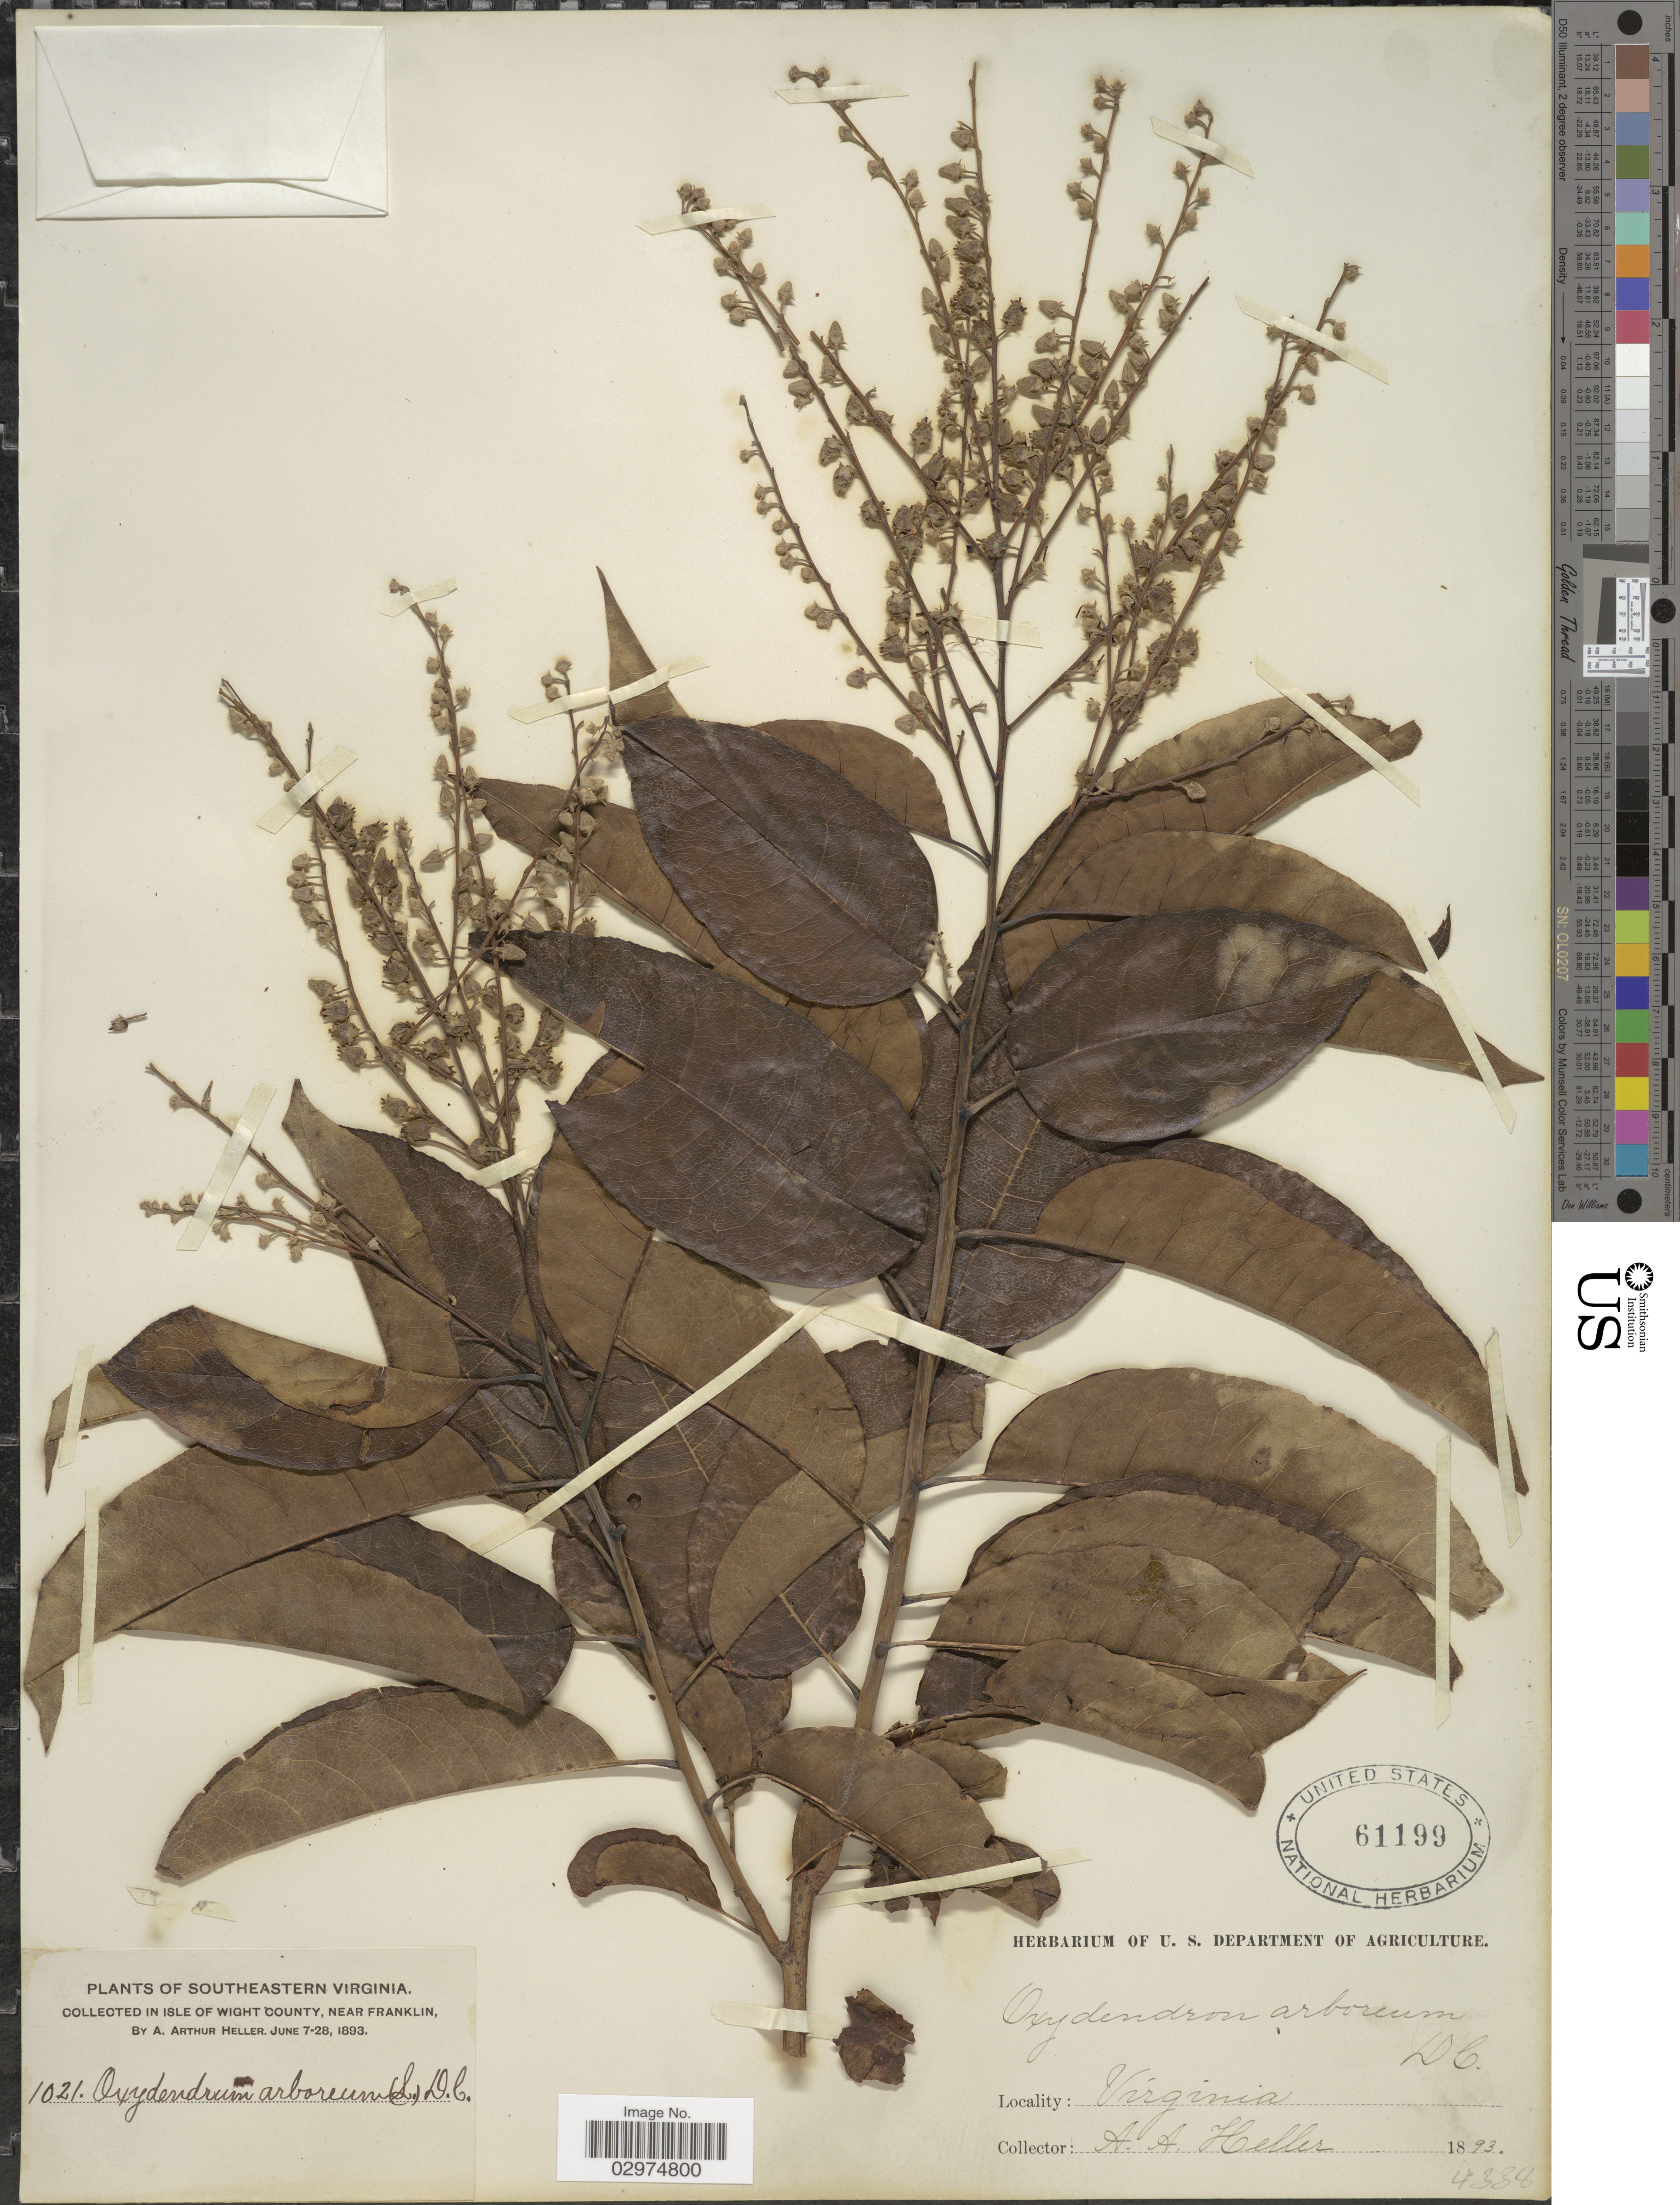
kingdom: Plantae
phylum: Tracheophyta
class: Magnoliopsida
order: Ericales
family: Ericaceae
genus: Oxydendrum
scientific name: Oxydendrum arboreum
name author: (L.) DC.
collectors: A. A. Heller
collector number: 1021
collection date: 1893-06-07/1893-06-28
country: United States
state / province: Virginia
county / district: Isle of Wight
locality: Southeastern Virginia, Isle of Wight County, Near Franklin.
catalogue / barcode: US 61199